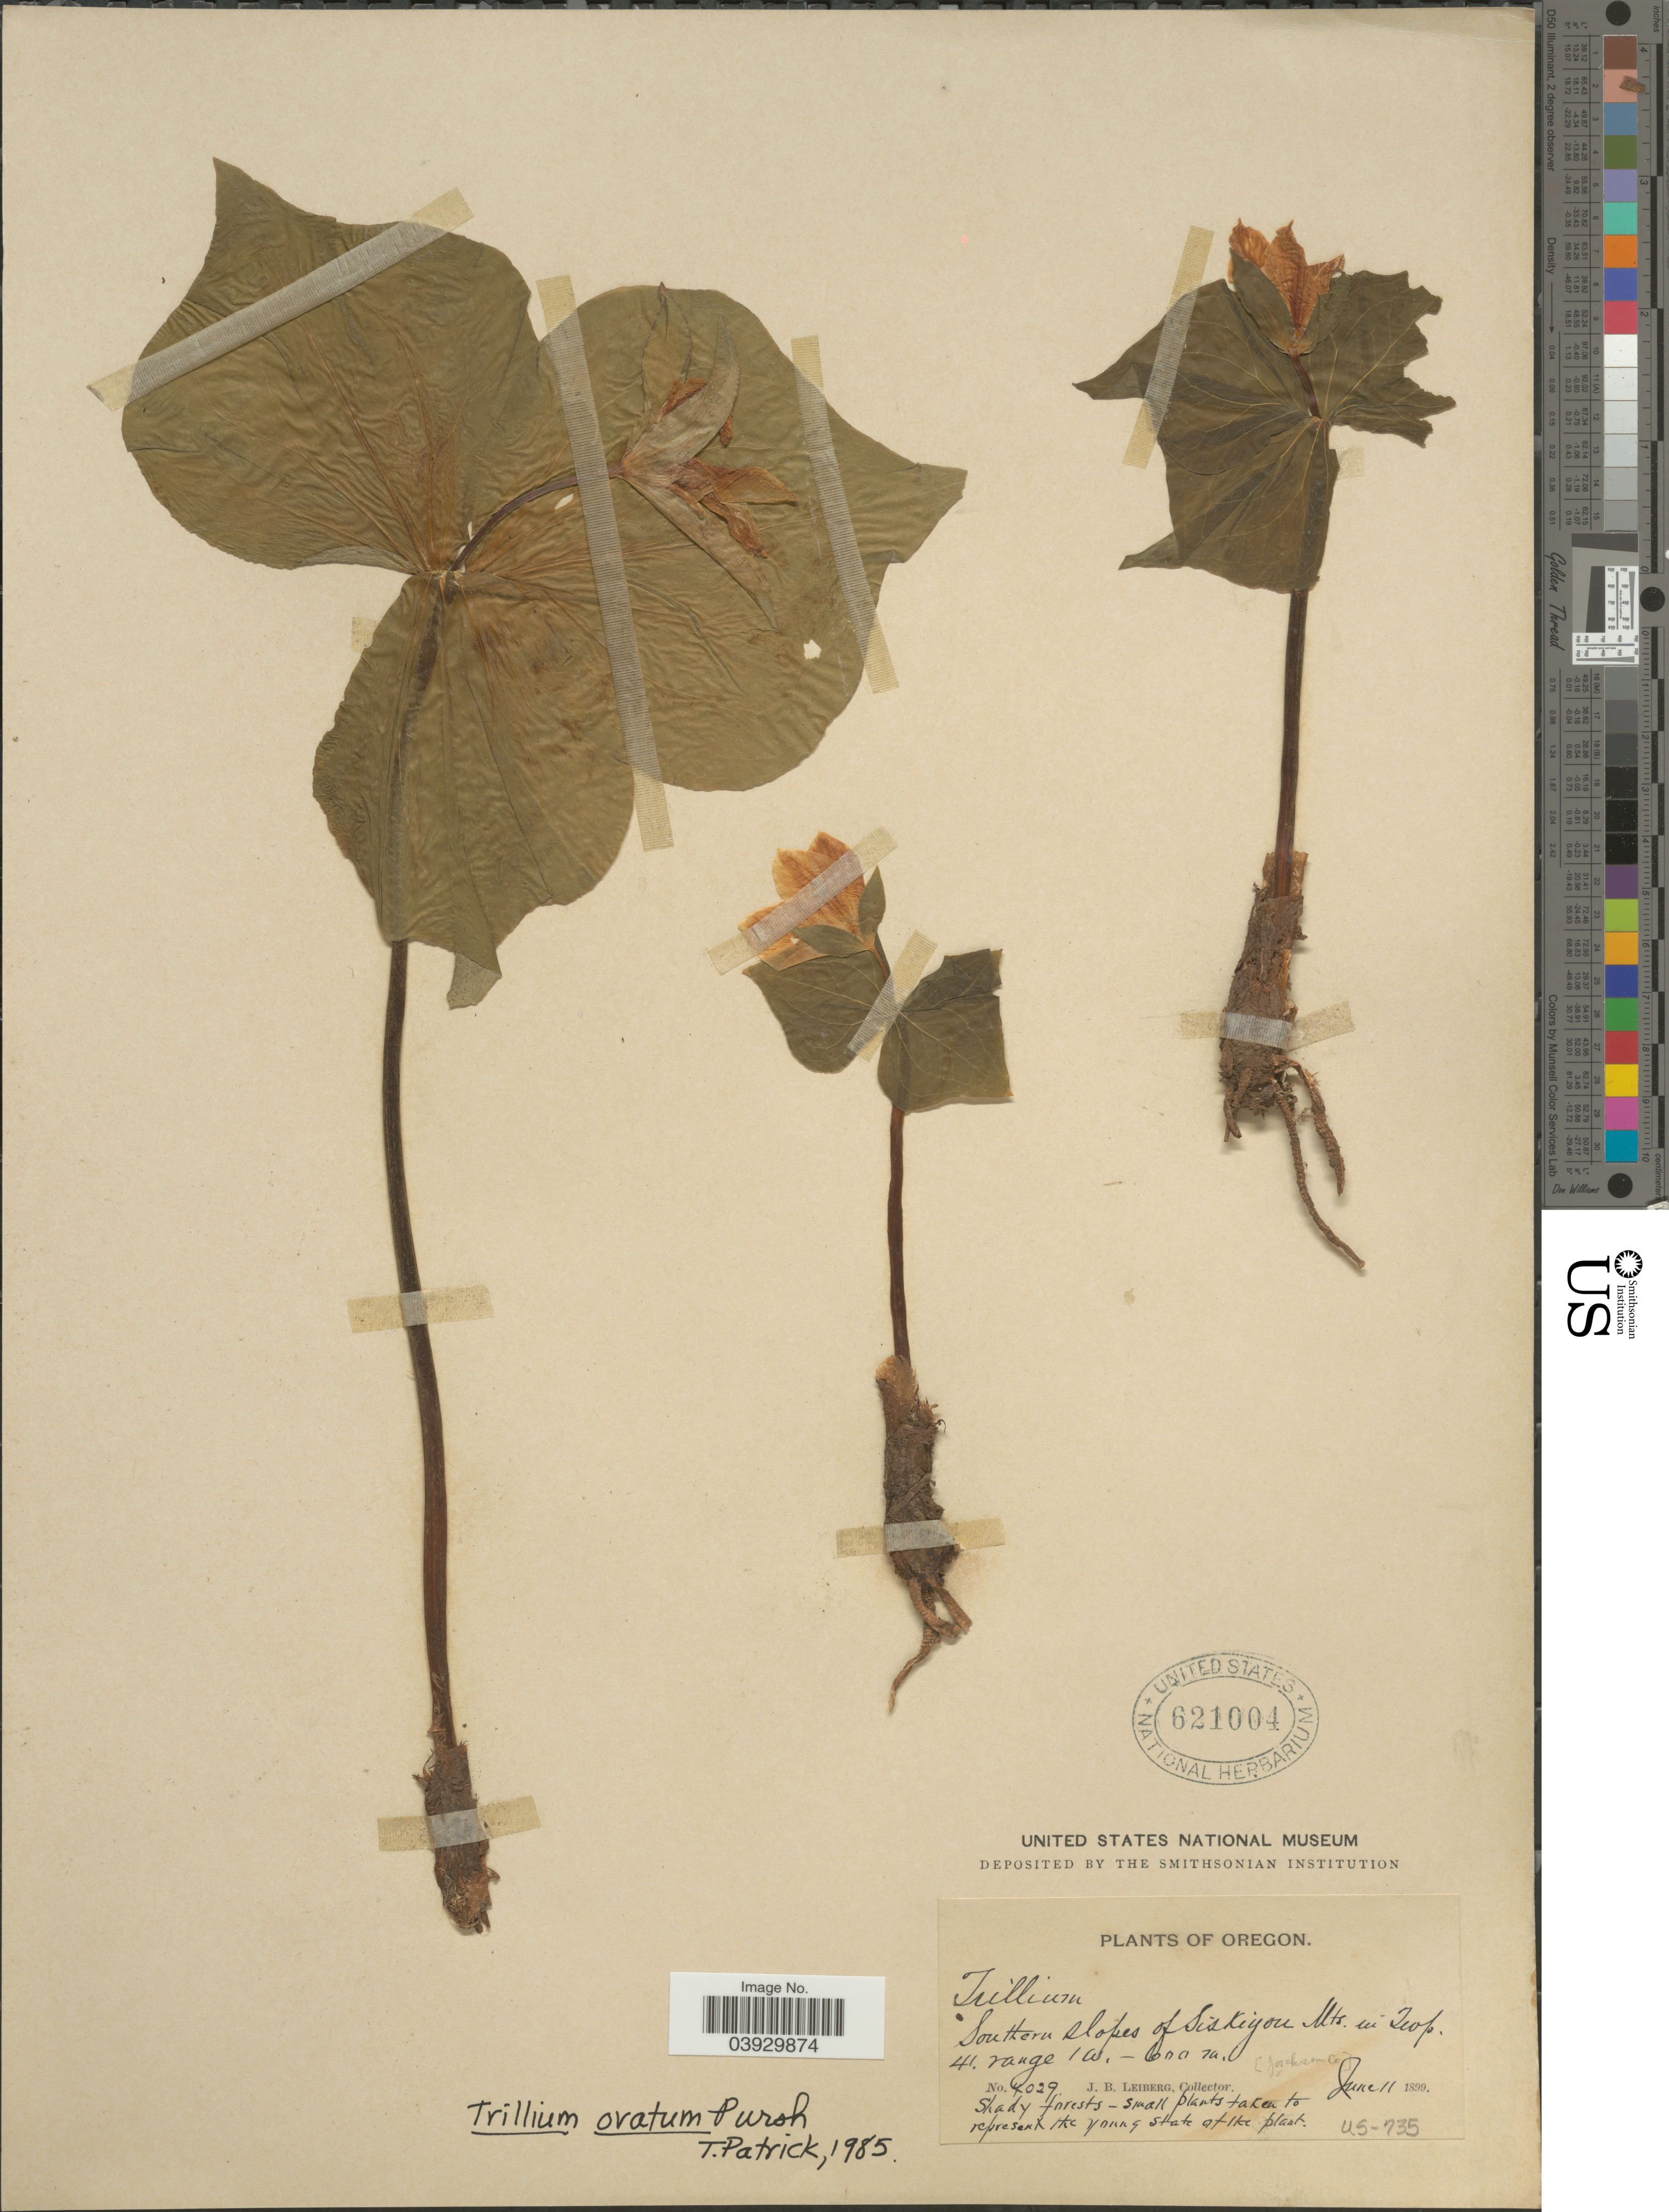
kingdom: Plantae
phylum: Tracheophyta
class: Liliopsida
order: Liliales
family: Melanthiaceae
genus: Trillium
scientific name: Trillium ovatum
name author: Pursh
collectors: J. B. Leiberg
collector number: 4029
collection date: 1899-06-11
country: United States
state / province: Oregon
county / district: Jackson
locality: Southern slopes of Siskiyou Mts. in Twp. 41. Range 1 W. Jackson Co.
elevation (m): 600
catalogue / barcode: US 621004